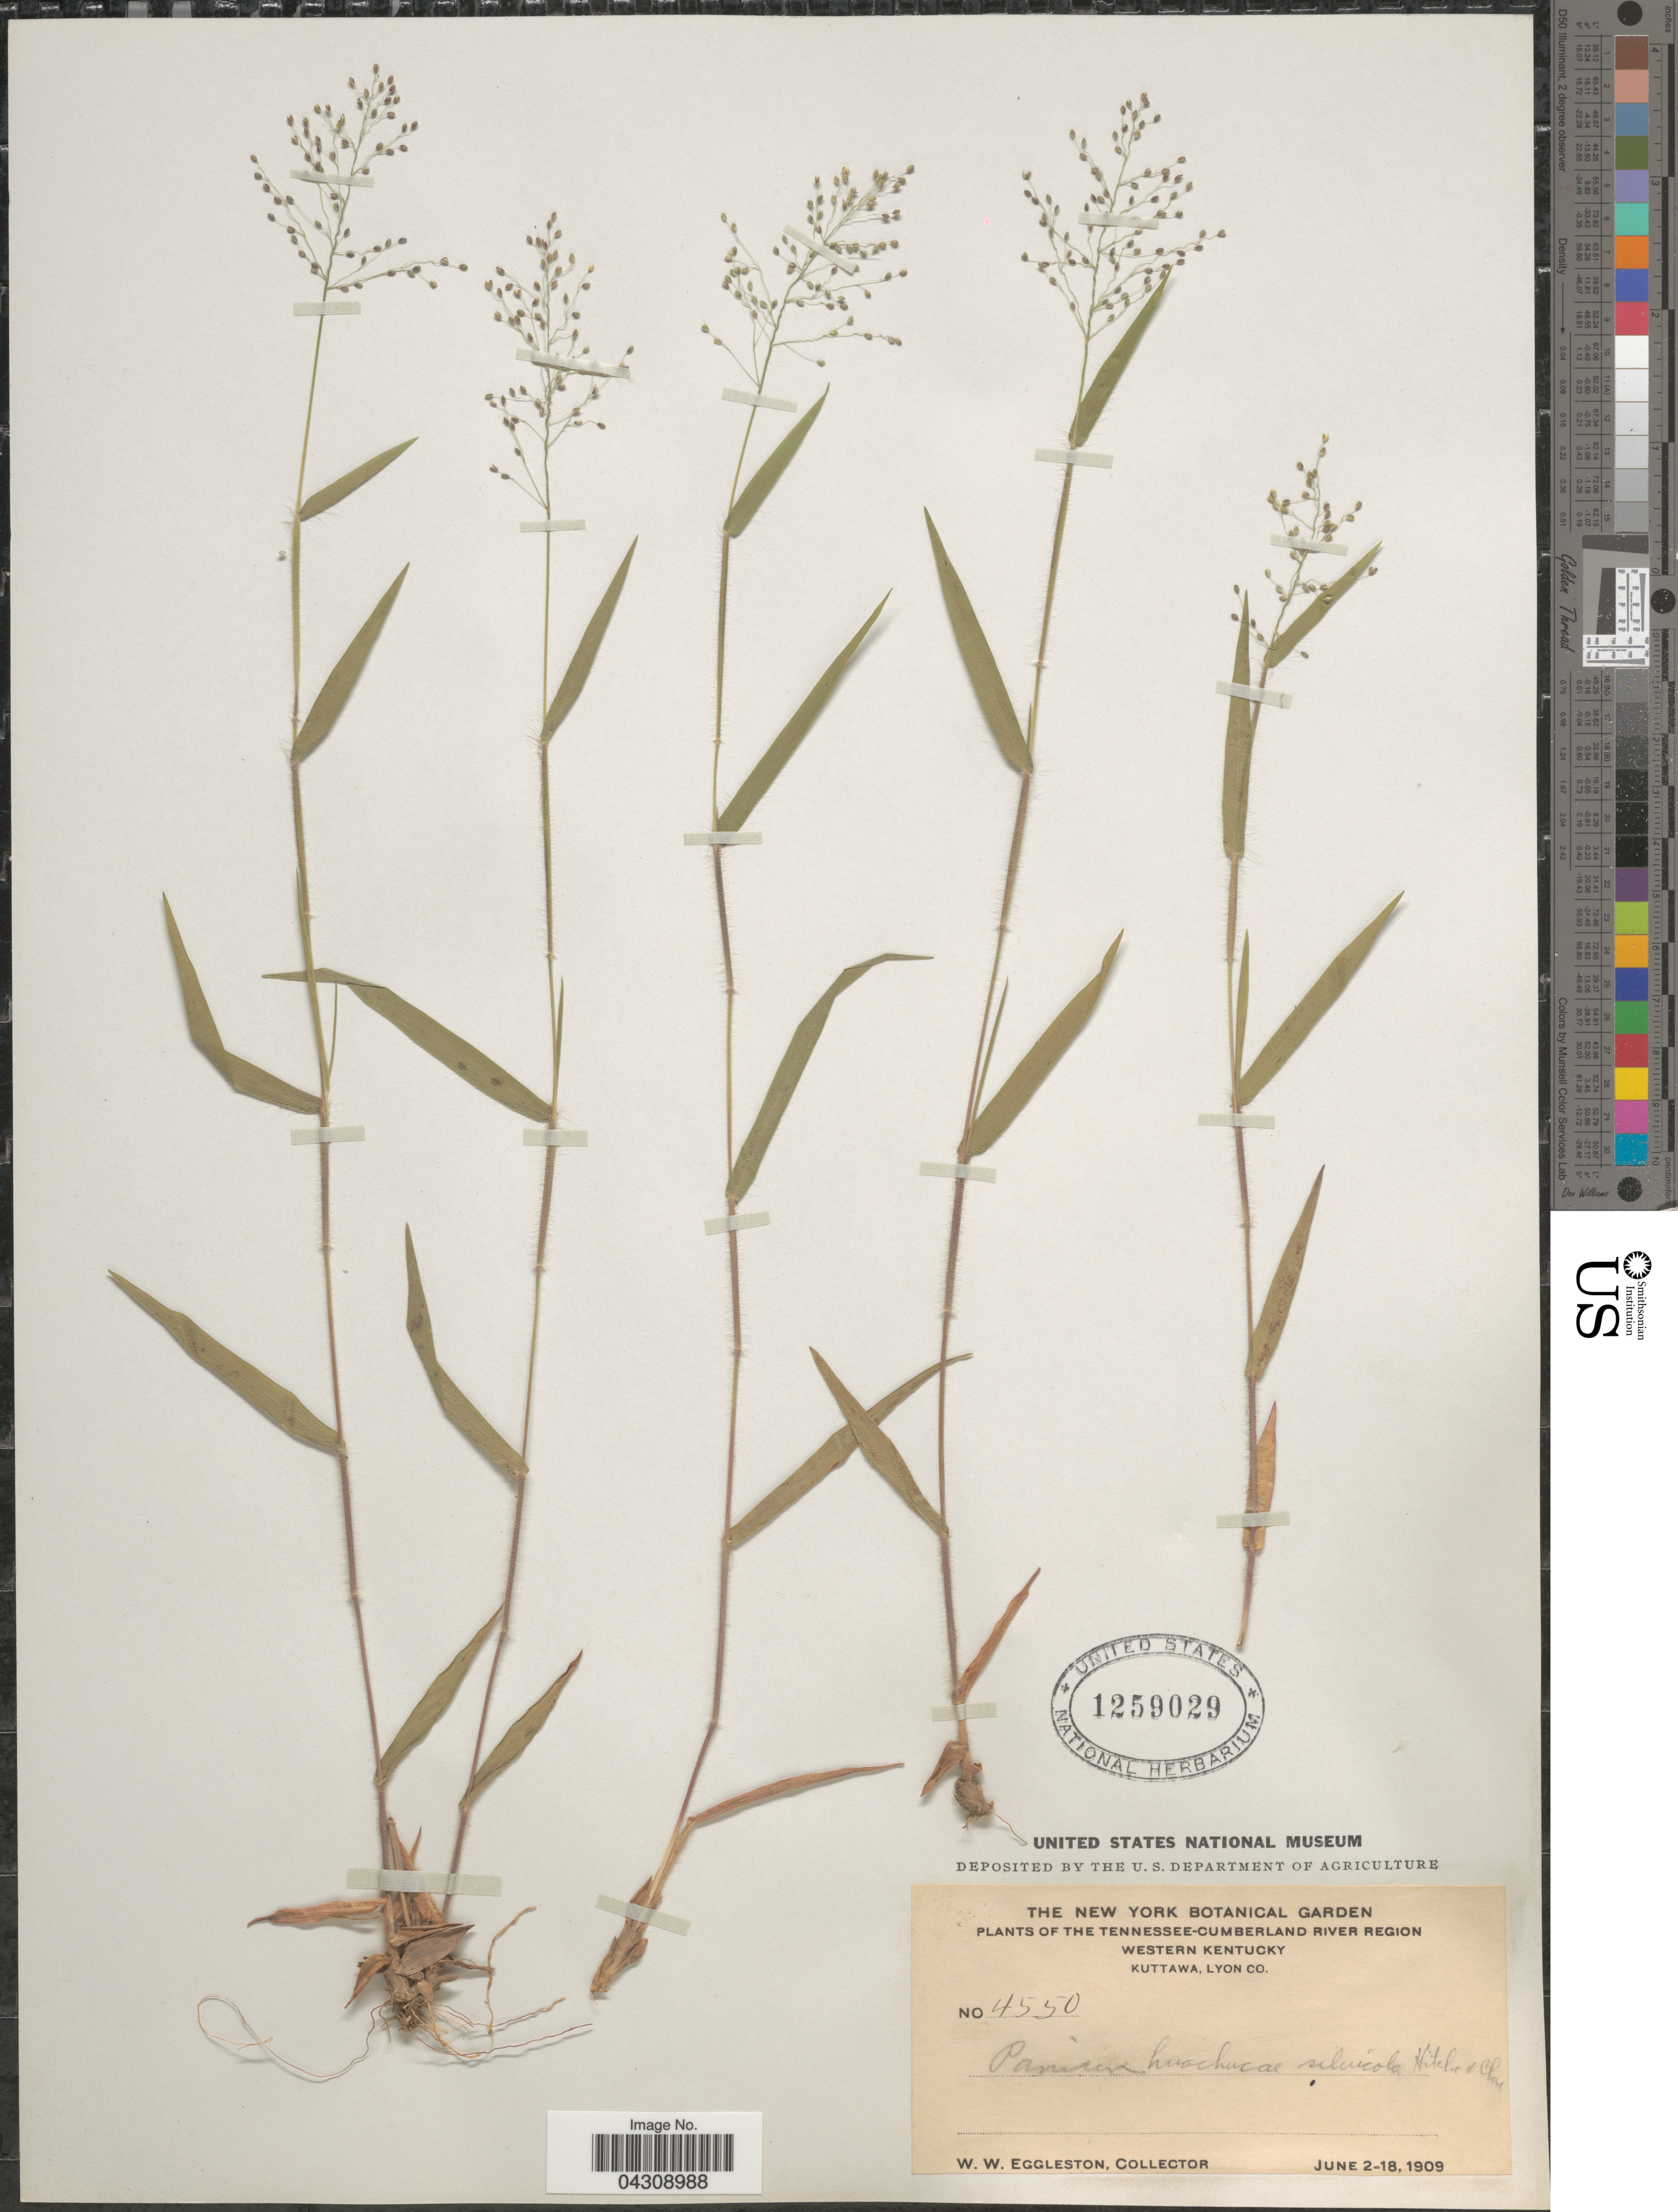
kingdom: Plantae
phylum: Tracheophyta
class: Liliopsida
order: Poales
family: Poaceae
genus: Dichanthelium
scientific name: Dichanthelium acuminatum var. acuminatum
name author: (Sw.) Gould & C.A. Clark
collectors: W. W. Eggleston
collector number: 4550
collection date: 1909-06-02/1909-06-18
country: United States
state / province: Kentucky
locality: The Tennessee-Cumberland River Region. Western Kentucky. Kuttawa, Lyon Co.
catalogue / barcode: US 1259029